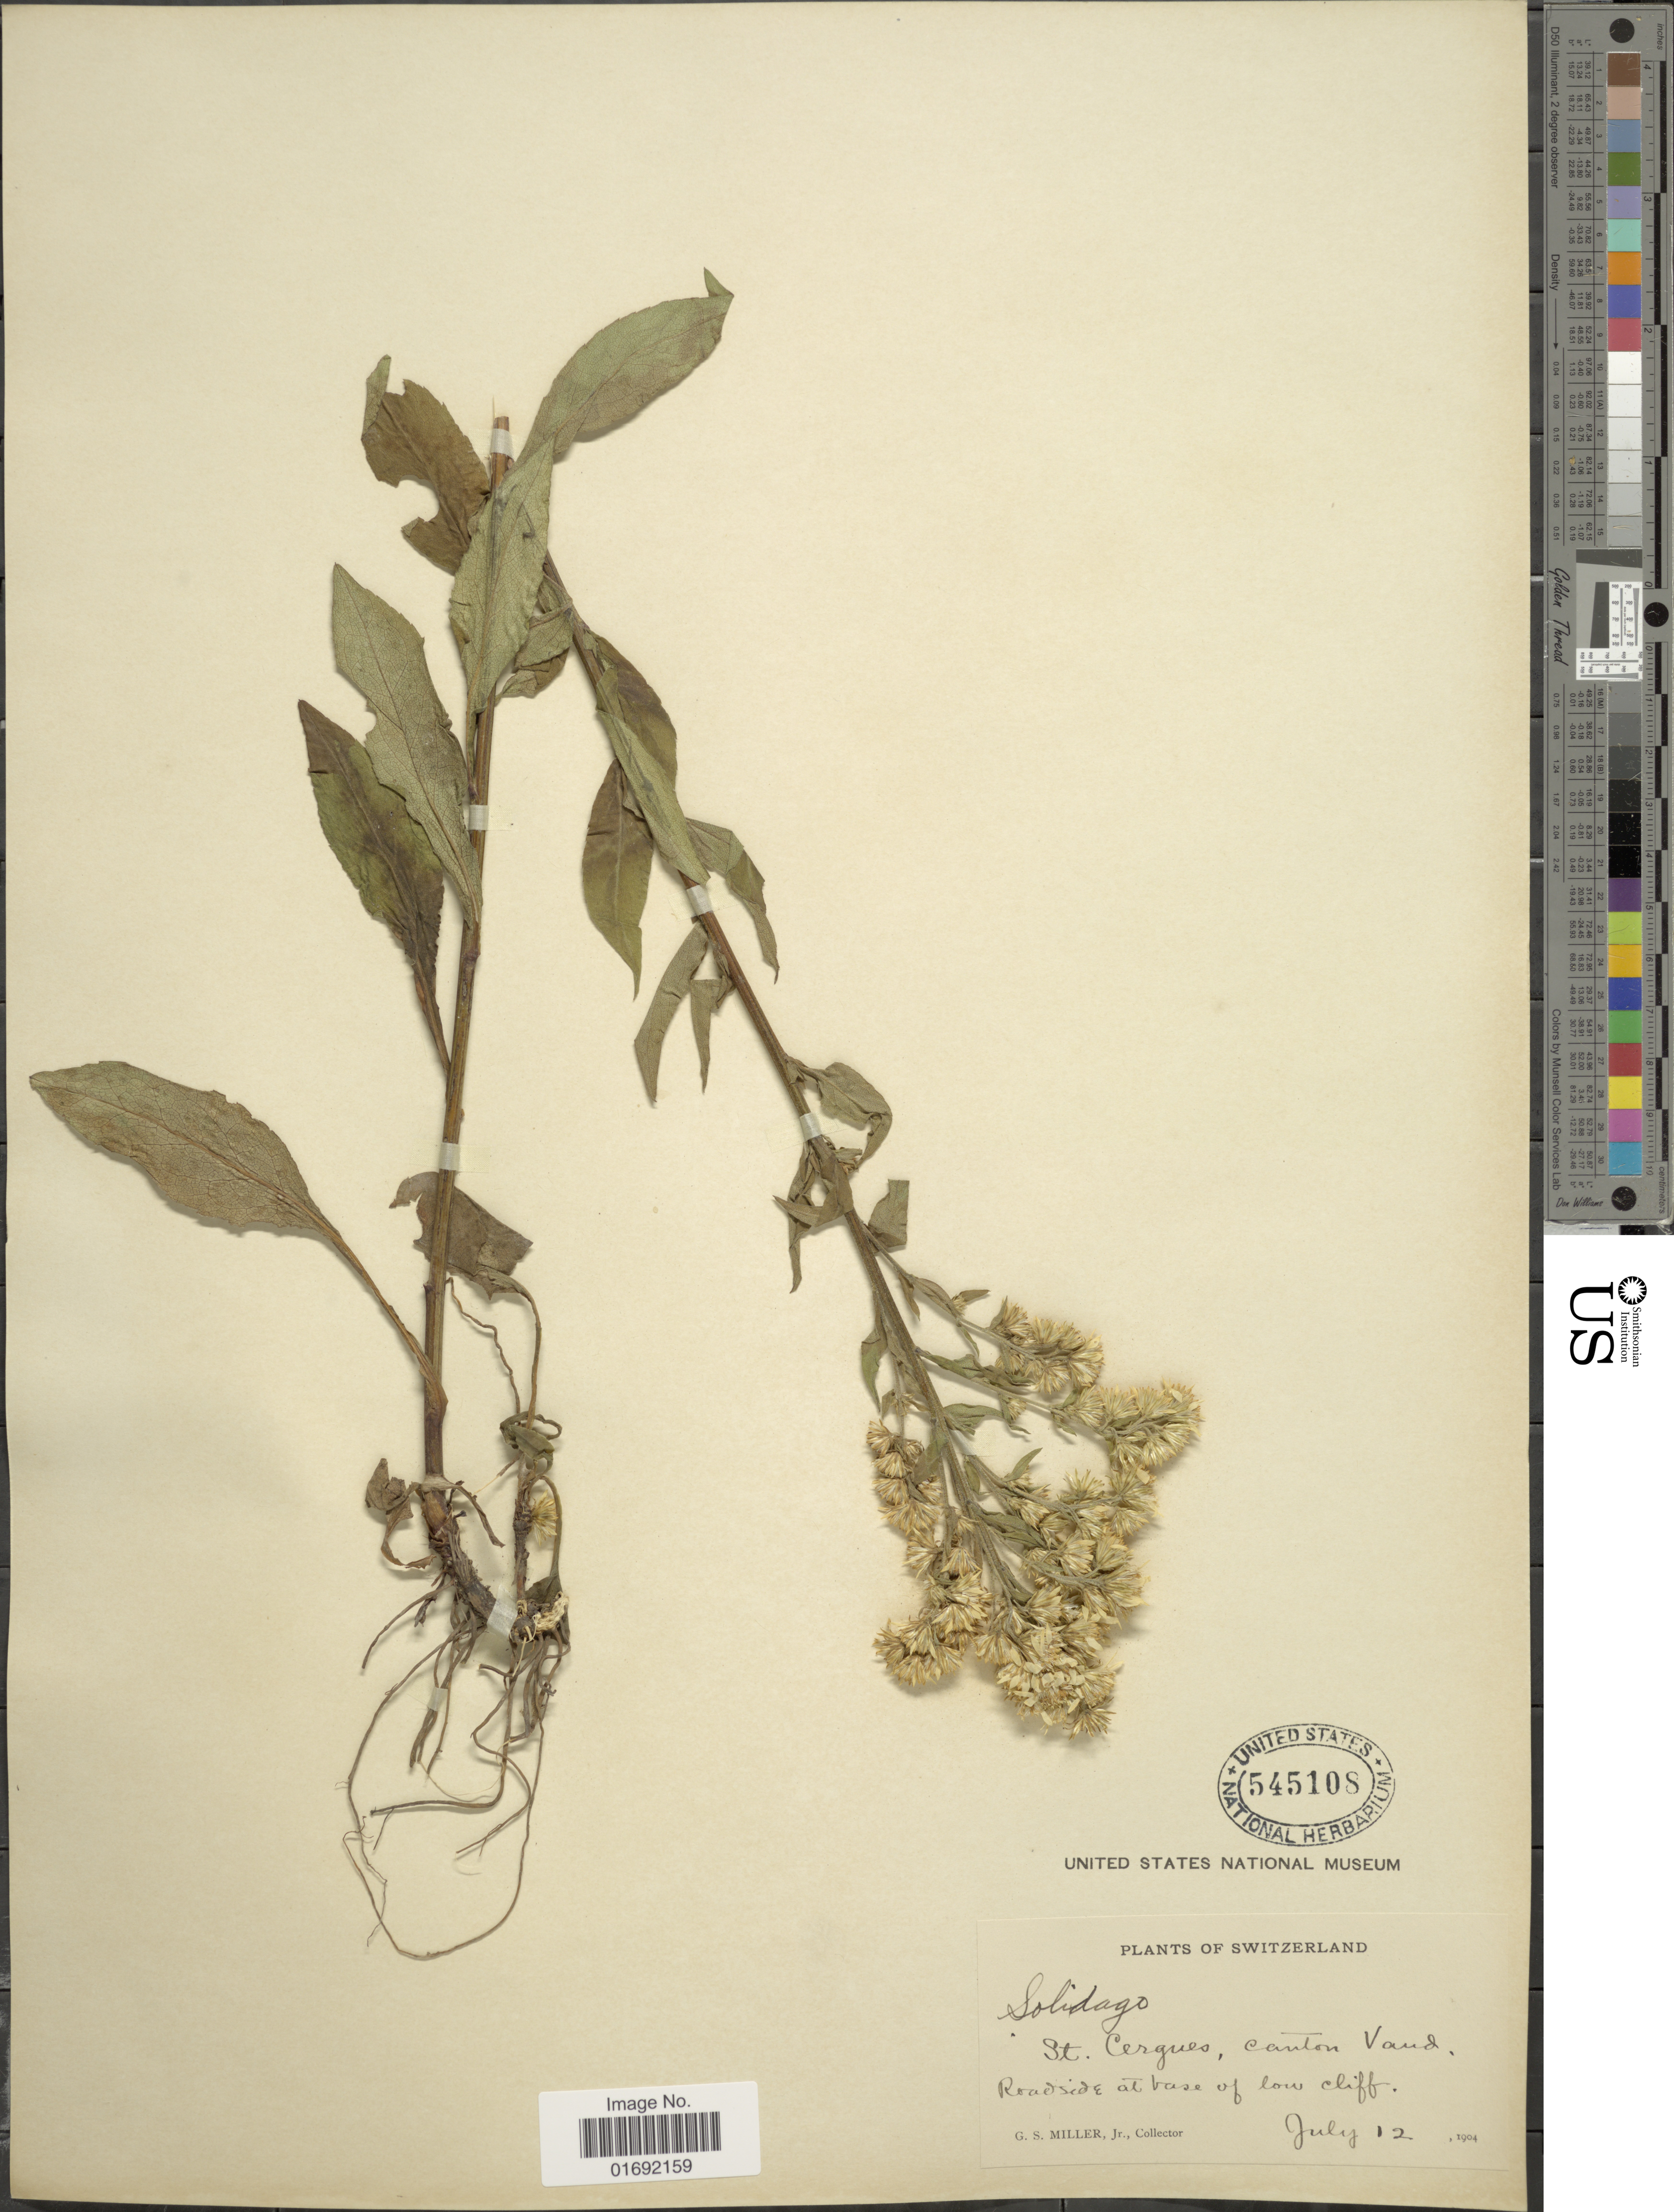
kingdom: Plantae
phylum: Tracheophyta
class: Magnoliopsida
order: Asterales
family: Asteraceae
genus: Solidago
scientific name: Solidago virgaurea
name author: L.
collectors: G. S. Miller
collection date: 1904-07-12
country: Switzerland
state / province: Vaud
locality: St. Cergues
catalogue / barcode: US 545108